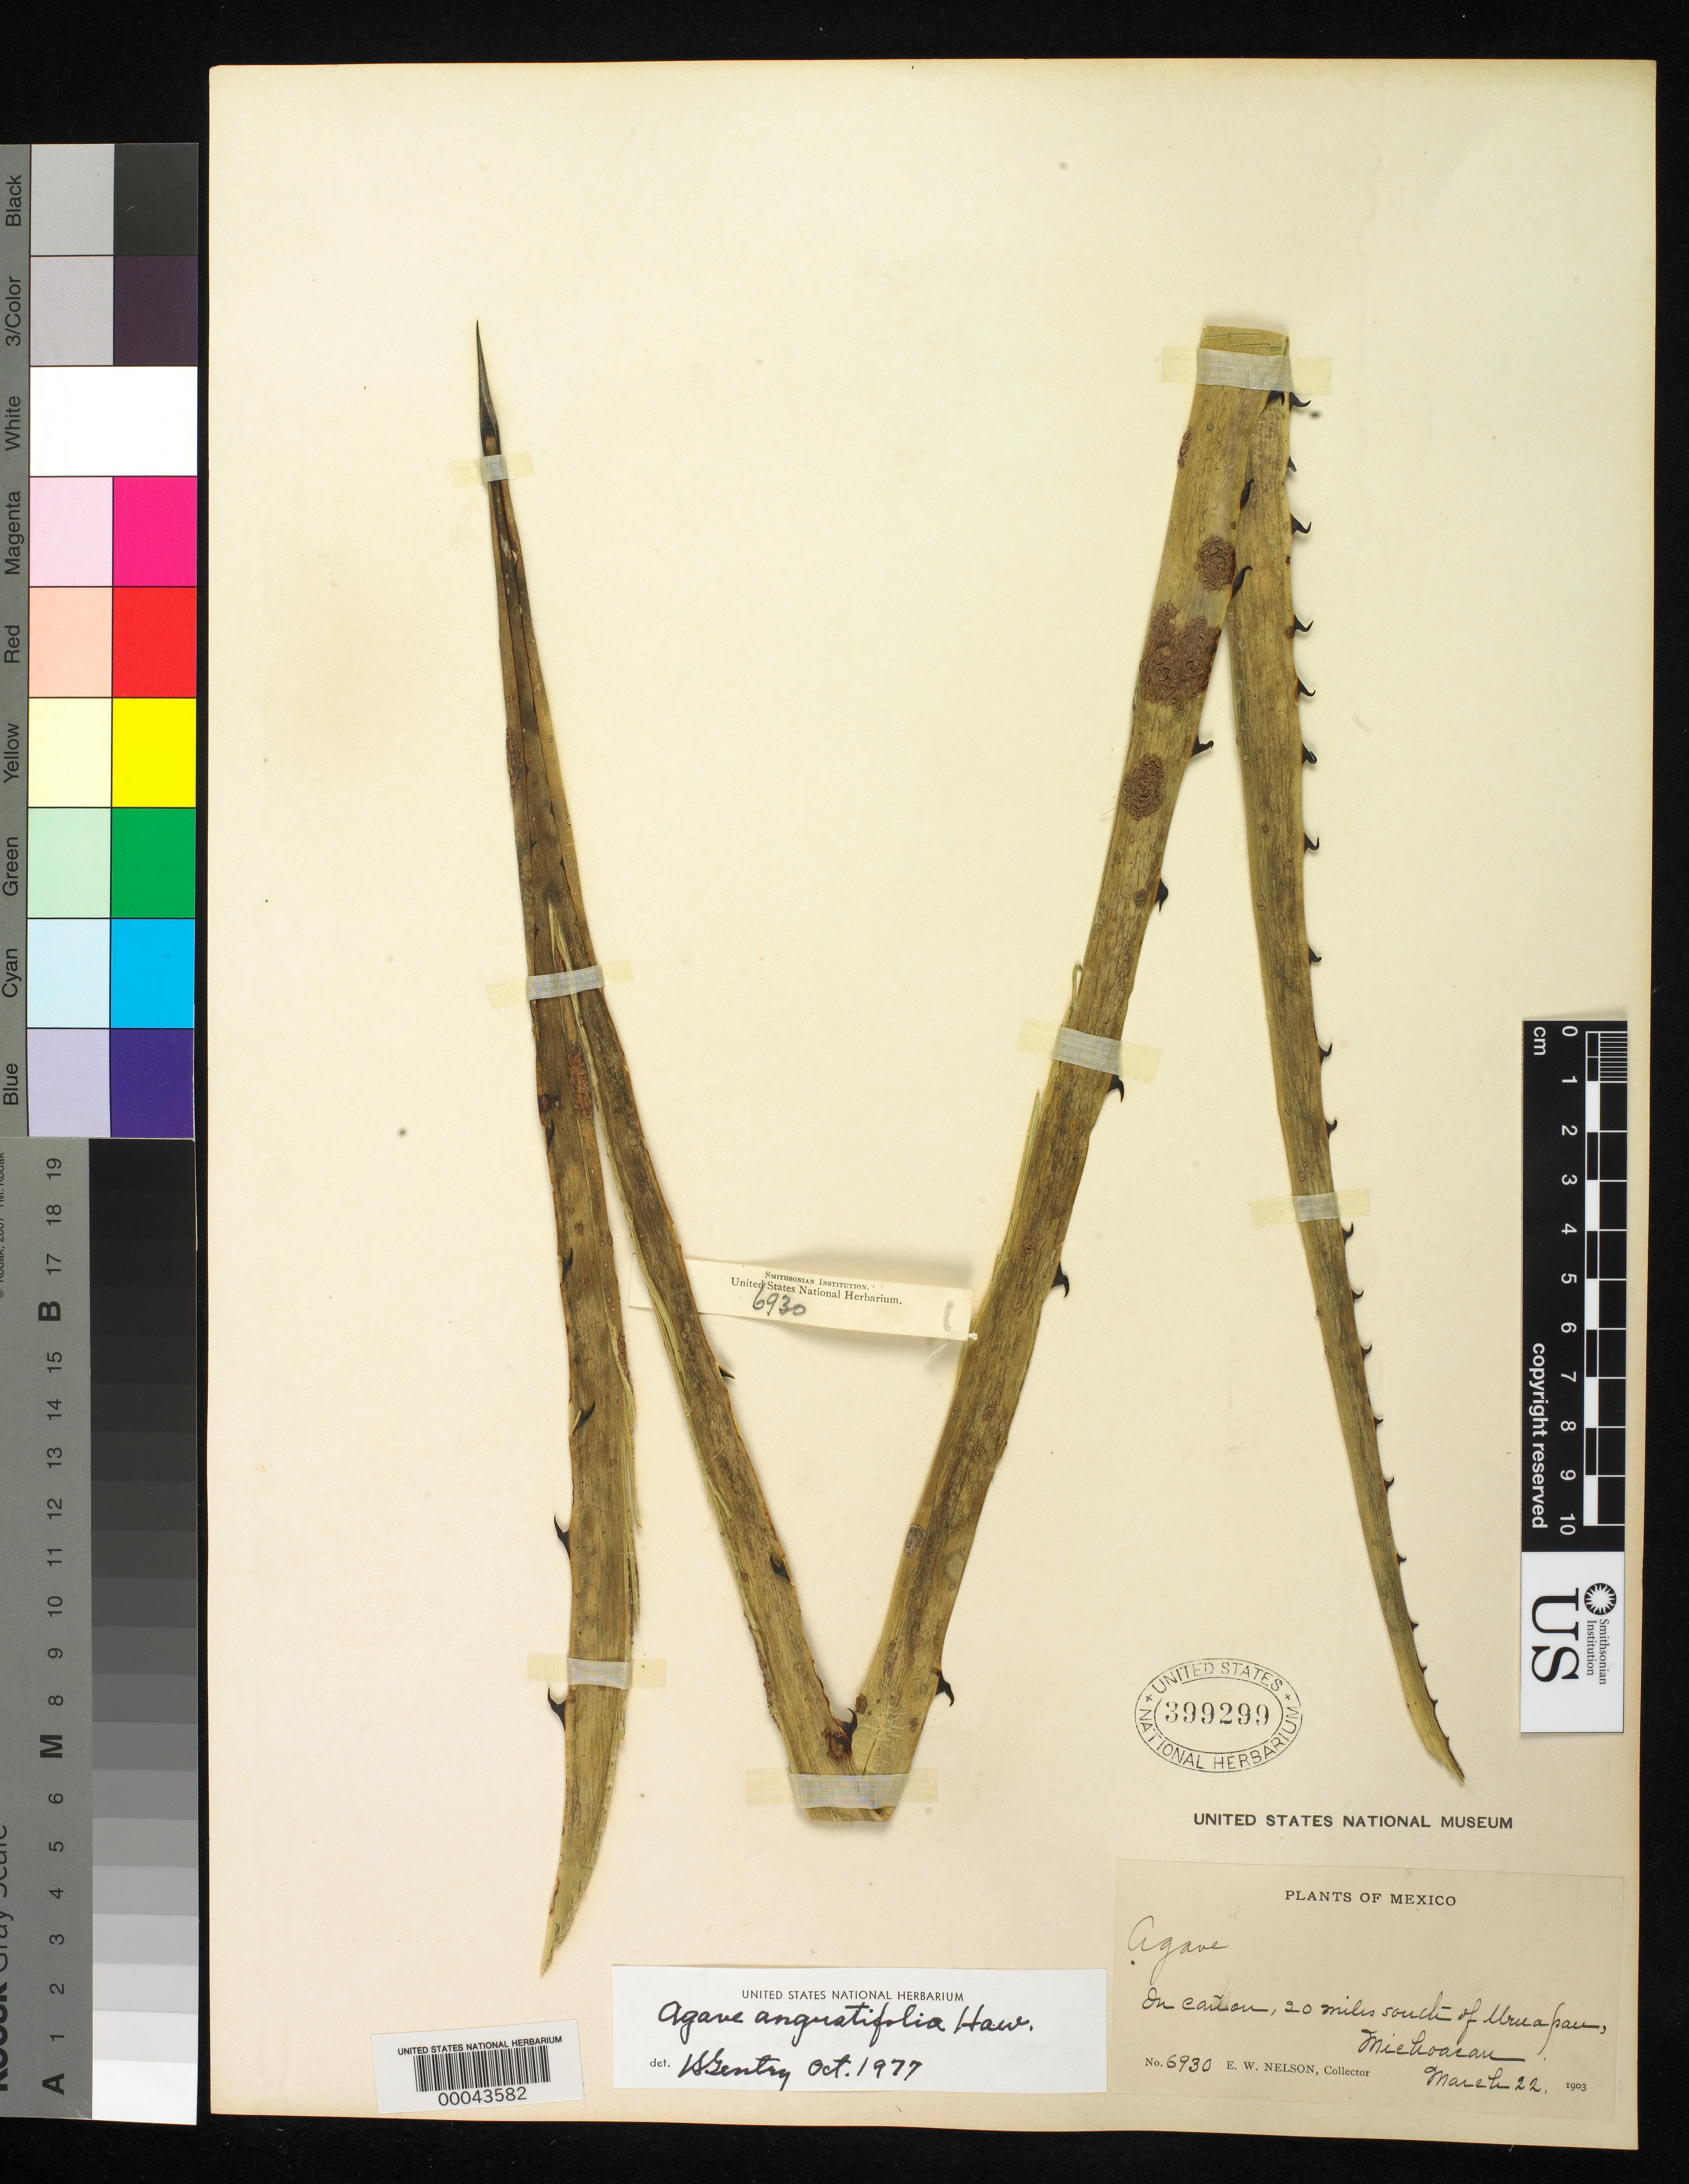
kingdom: Plantae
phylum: Tracheophyta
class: Liliopsida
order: Asparagales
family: Asparagaceae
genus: Agave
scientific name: Agave angustifolia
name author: Haw.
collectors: E. W. Nelson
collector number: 6930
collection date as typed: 22 Mar 1922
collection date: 1922-03-22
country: Mexico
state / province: Michoacán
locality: On canyon, 20 mi S of uruapau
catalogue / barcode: US 399299